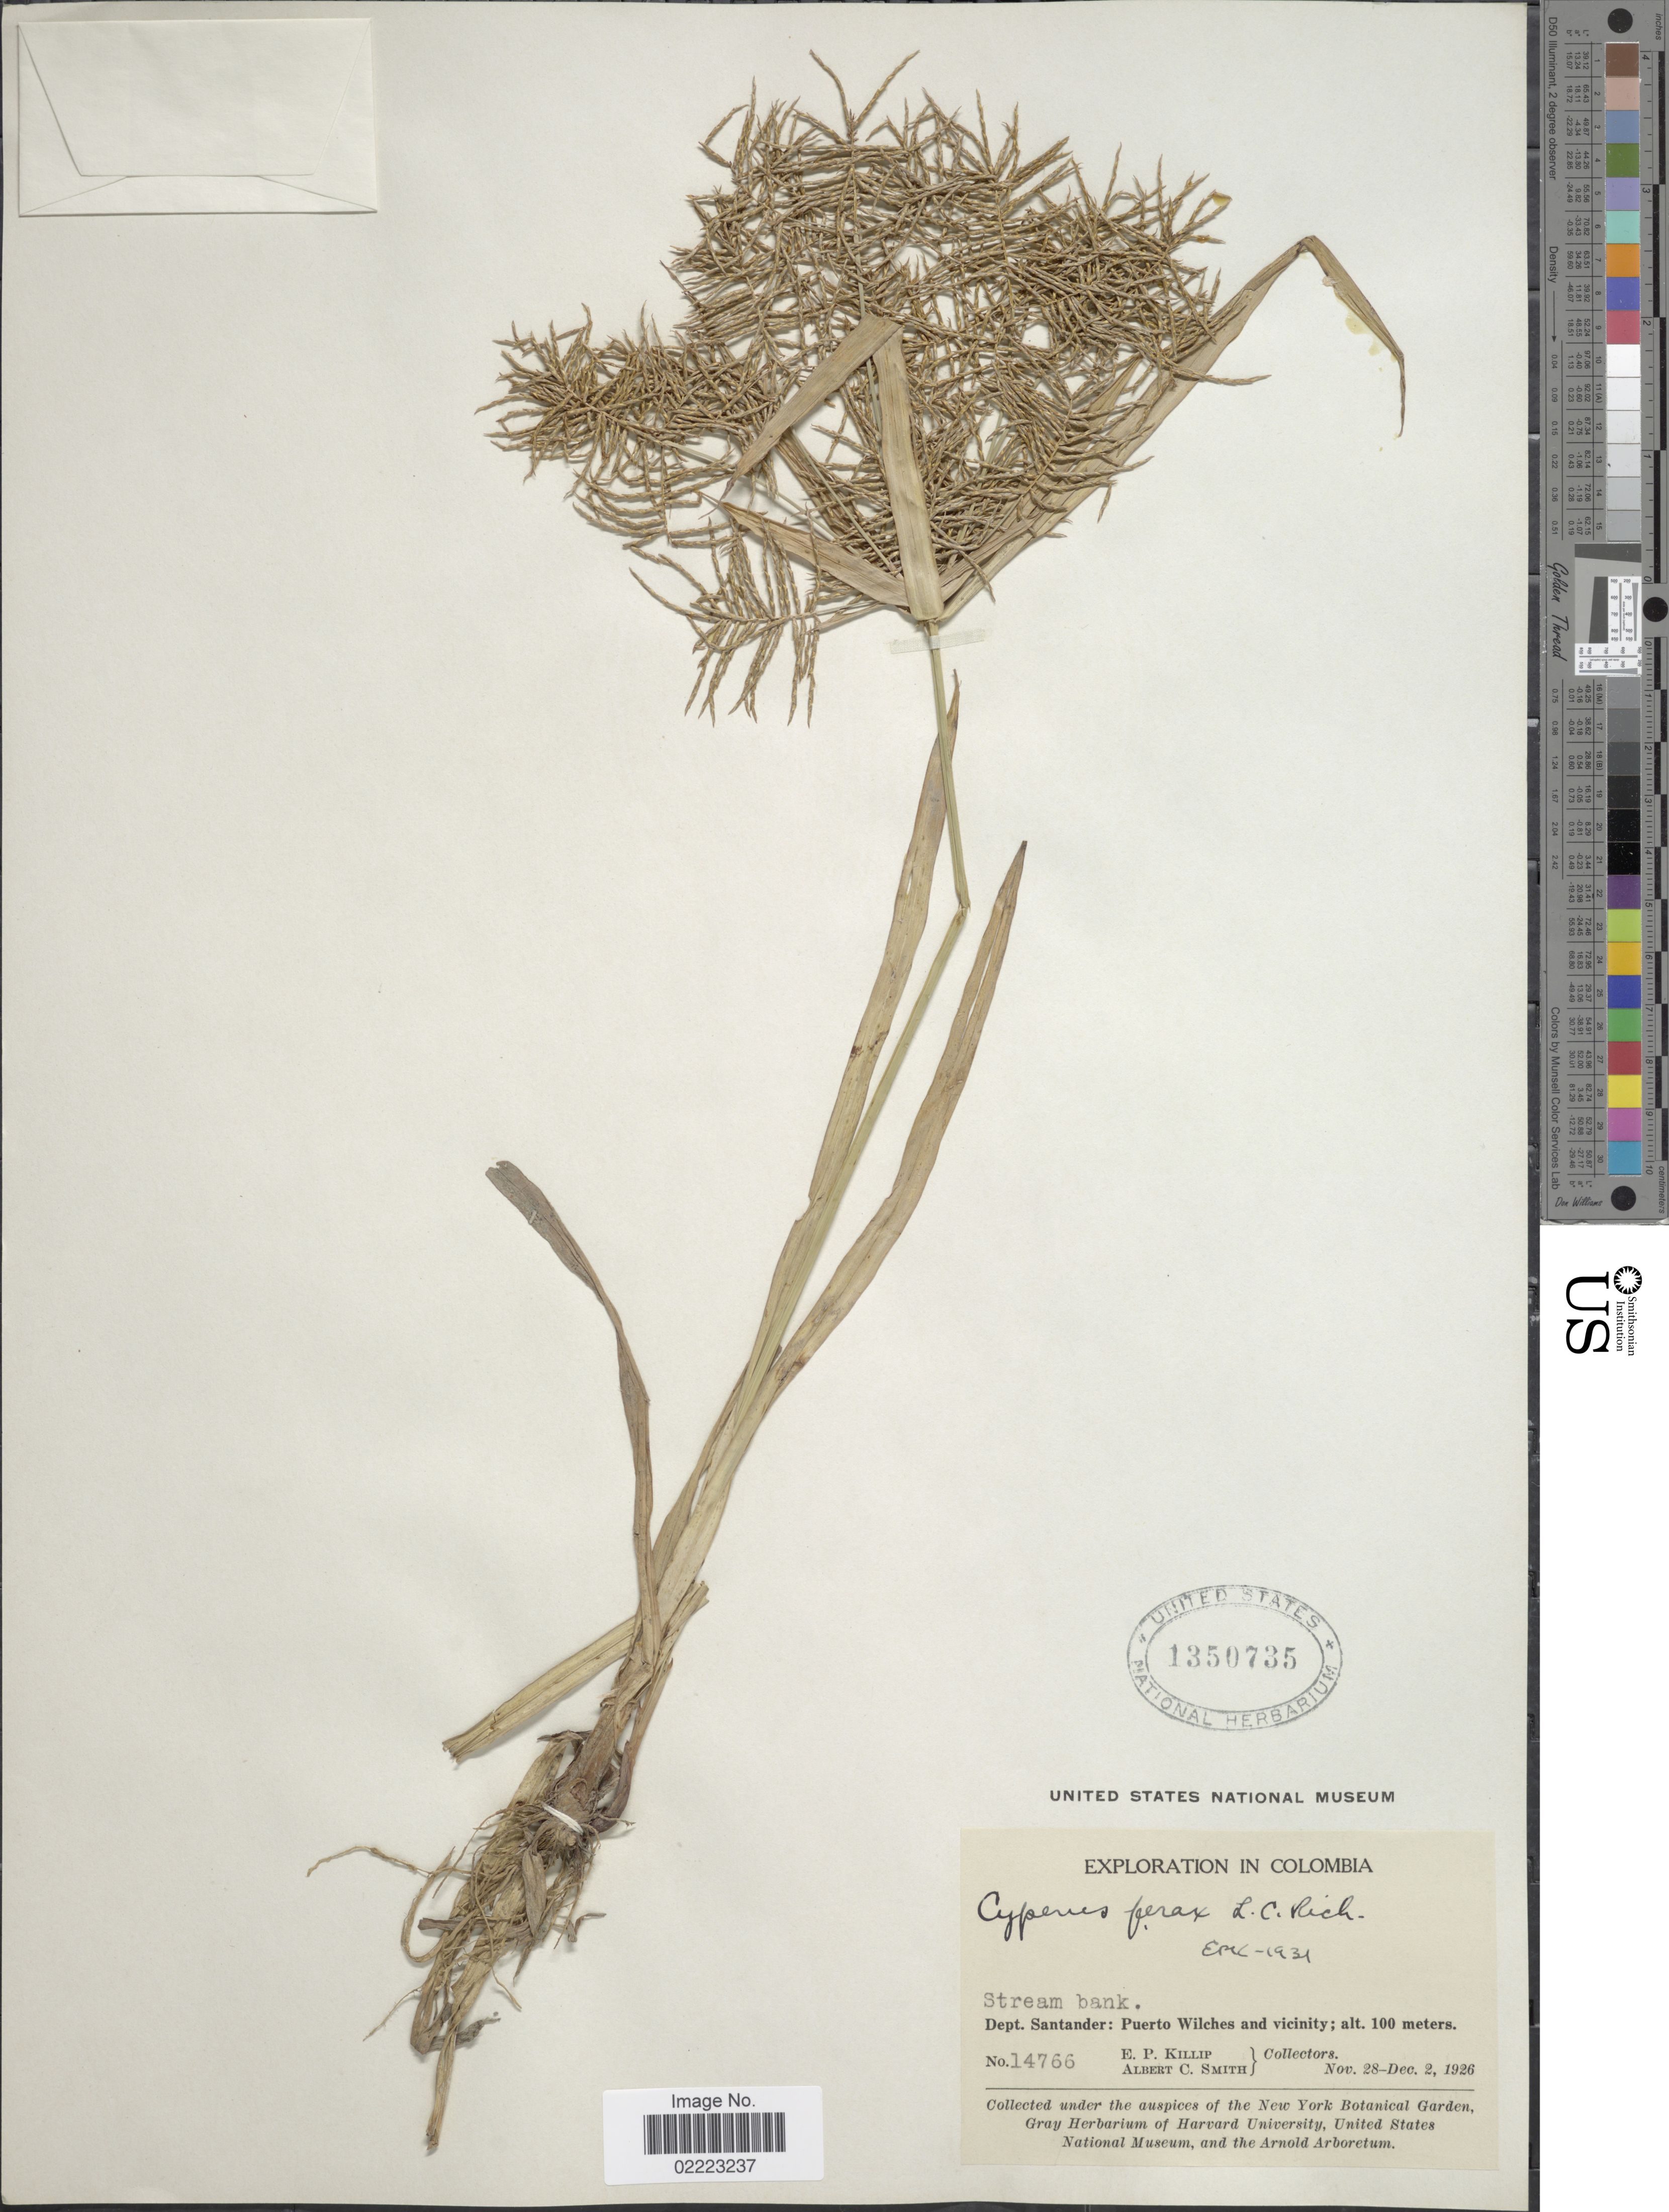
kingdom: Plantae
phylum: Tracheophyta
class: Liliopsida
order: Poales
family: Cyperaceae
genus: Cyperus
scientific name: Cyperus odoratus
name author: L.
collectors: E. P. Killip & A. C. Smith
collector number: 14766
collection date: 1926-11-28/1926-12-02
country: Colombia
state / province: Santander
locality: Stream bank, Dept. Santander: Puerto Wilches and vicinity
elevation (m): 100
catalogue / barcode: US 1350735